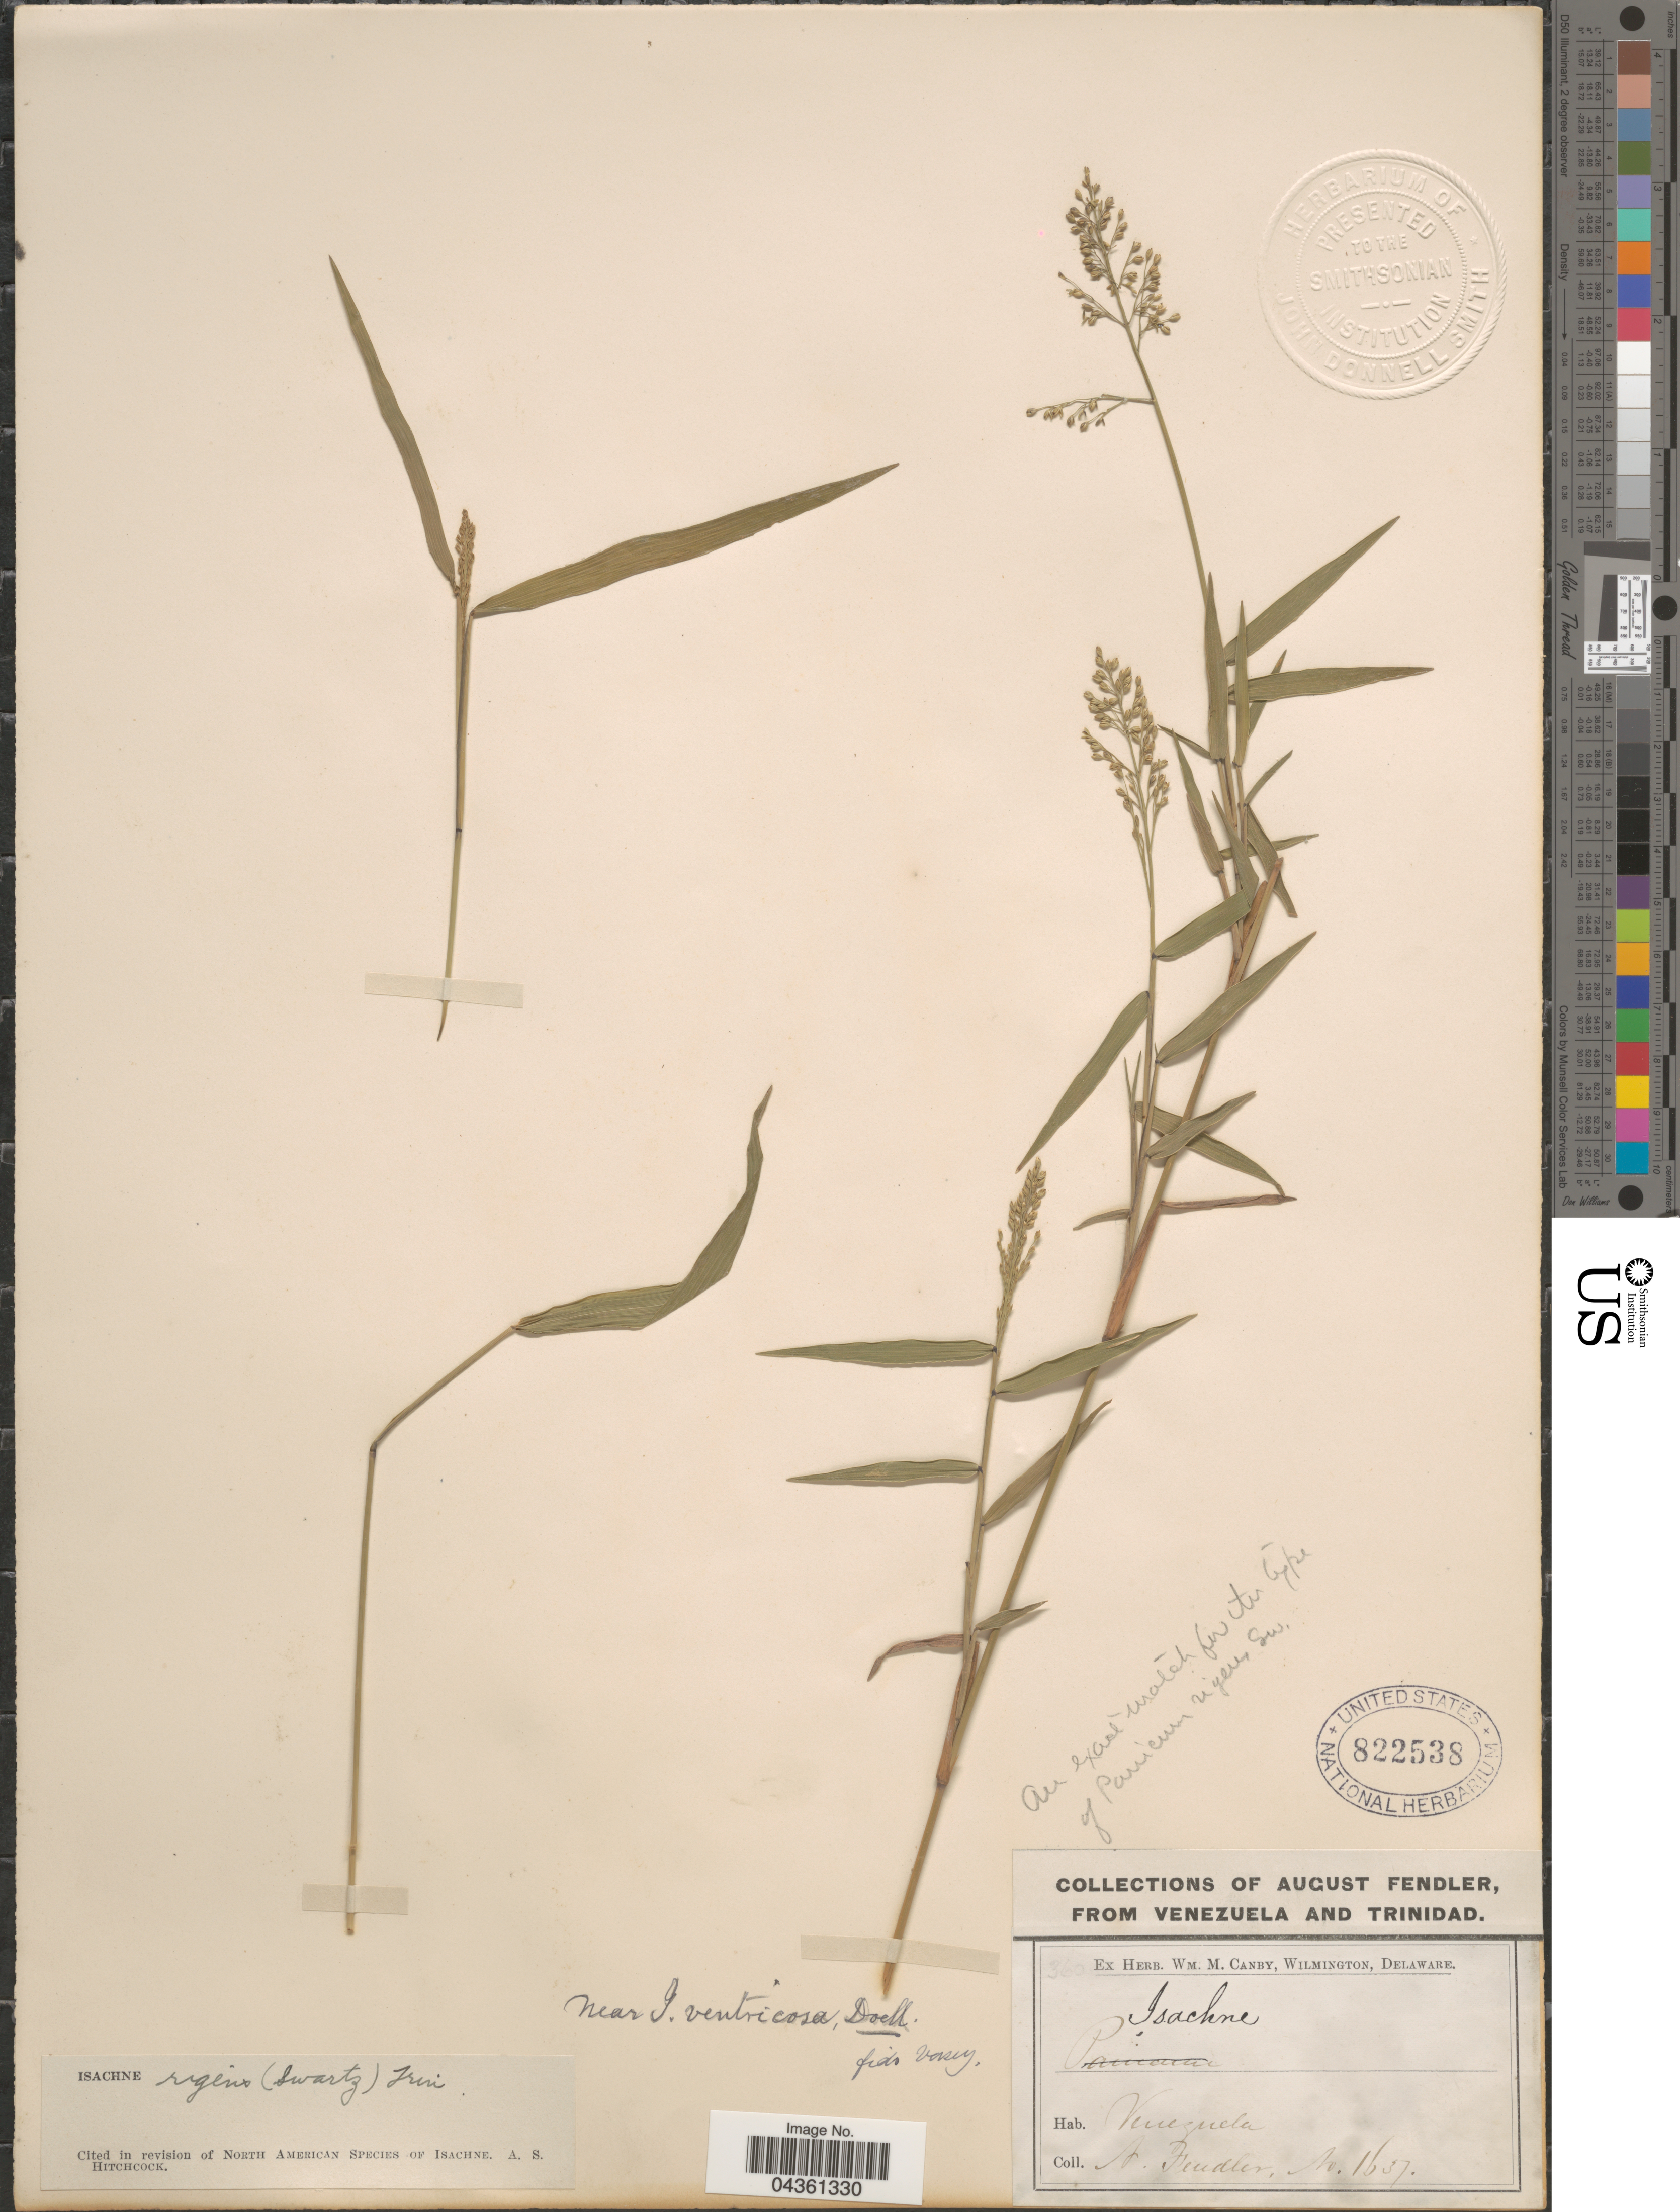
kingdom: Plantae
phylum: Tracheophyta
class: Liliopsida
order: Poales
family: Poaceae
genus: Isachne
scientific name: Isachne rigens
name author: (Sw.) Trin.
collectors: A. Fendler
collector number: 1637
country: Venezuela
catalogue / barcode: US 822538